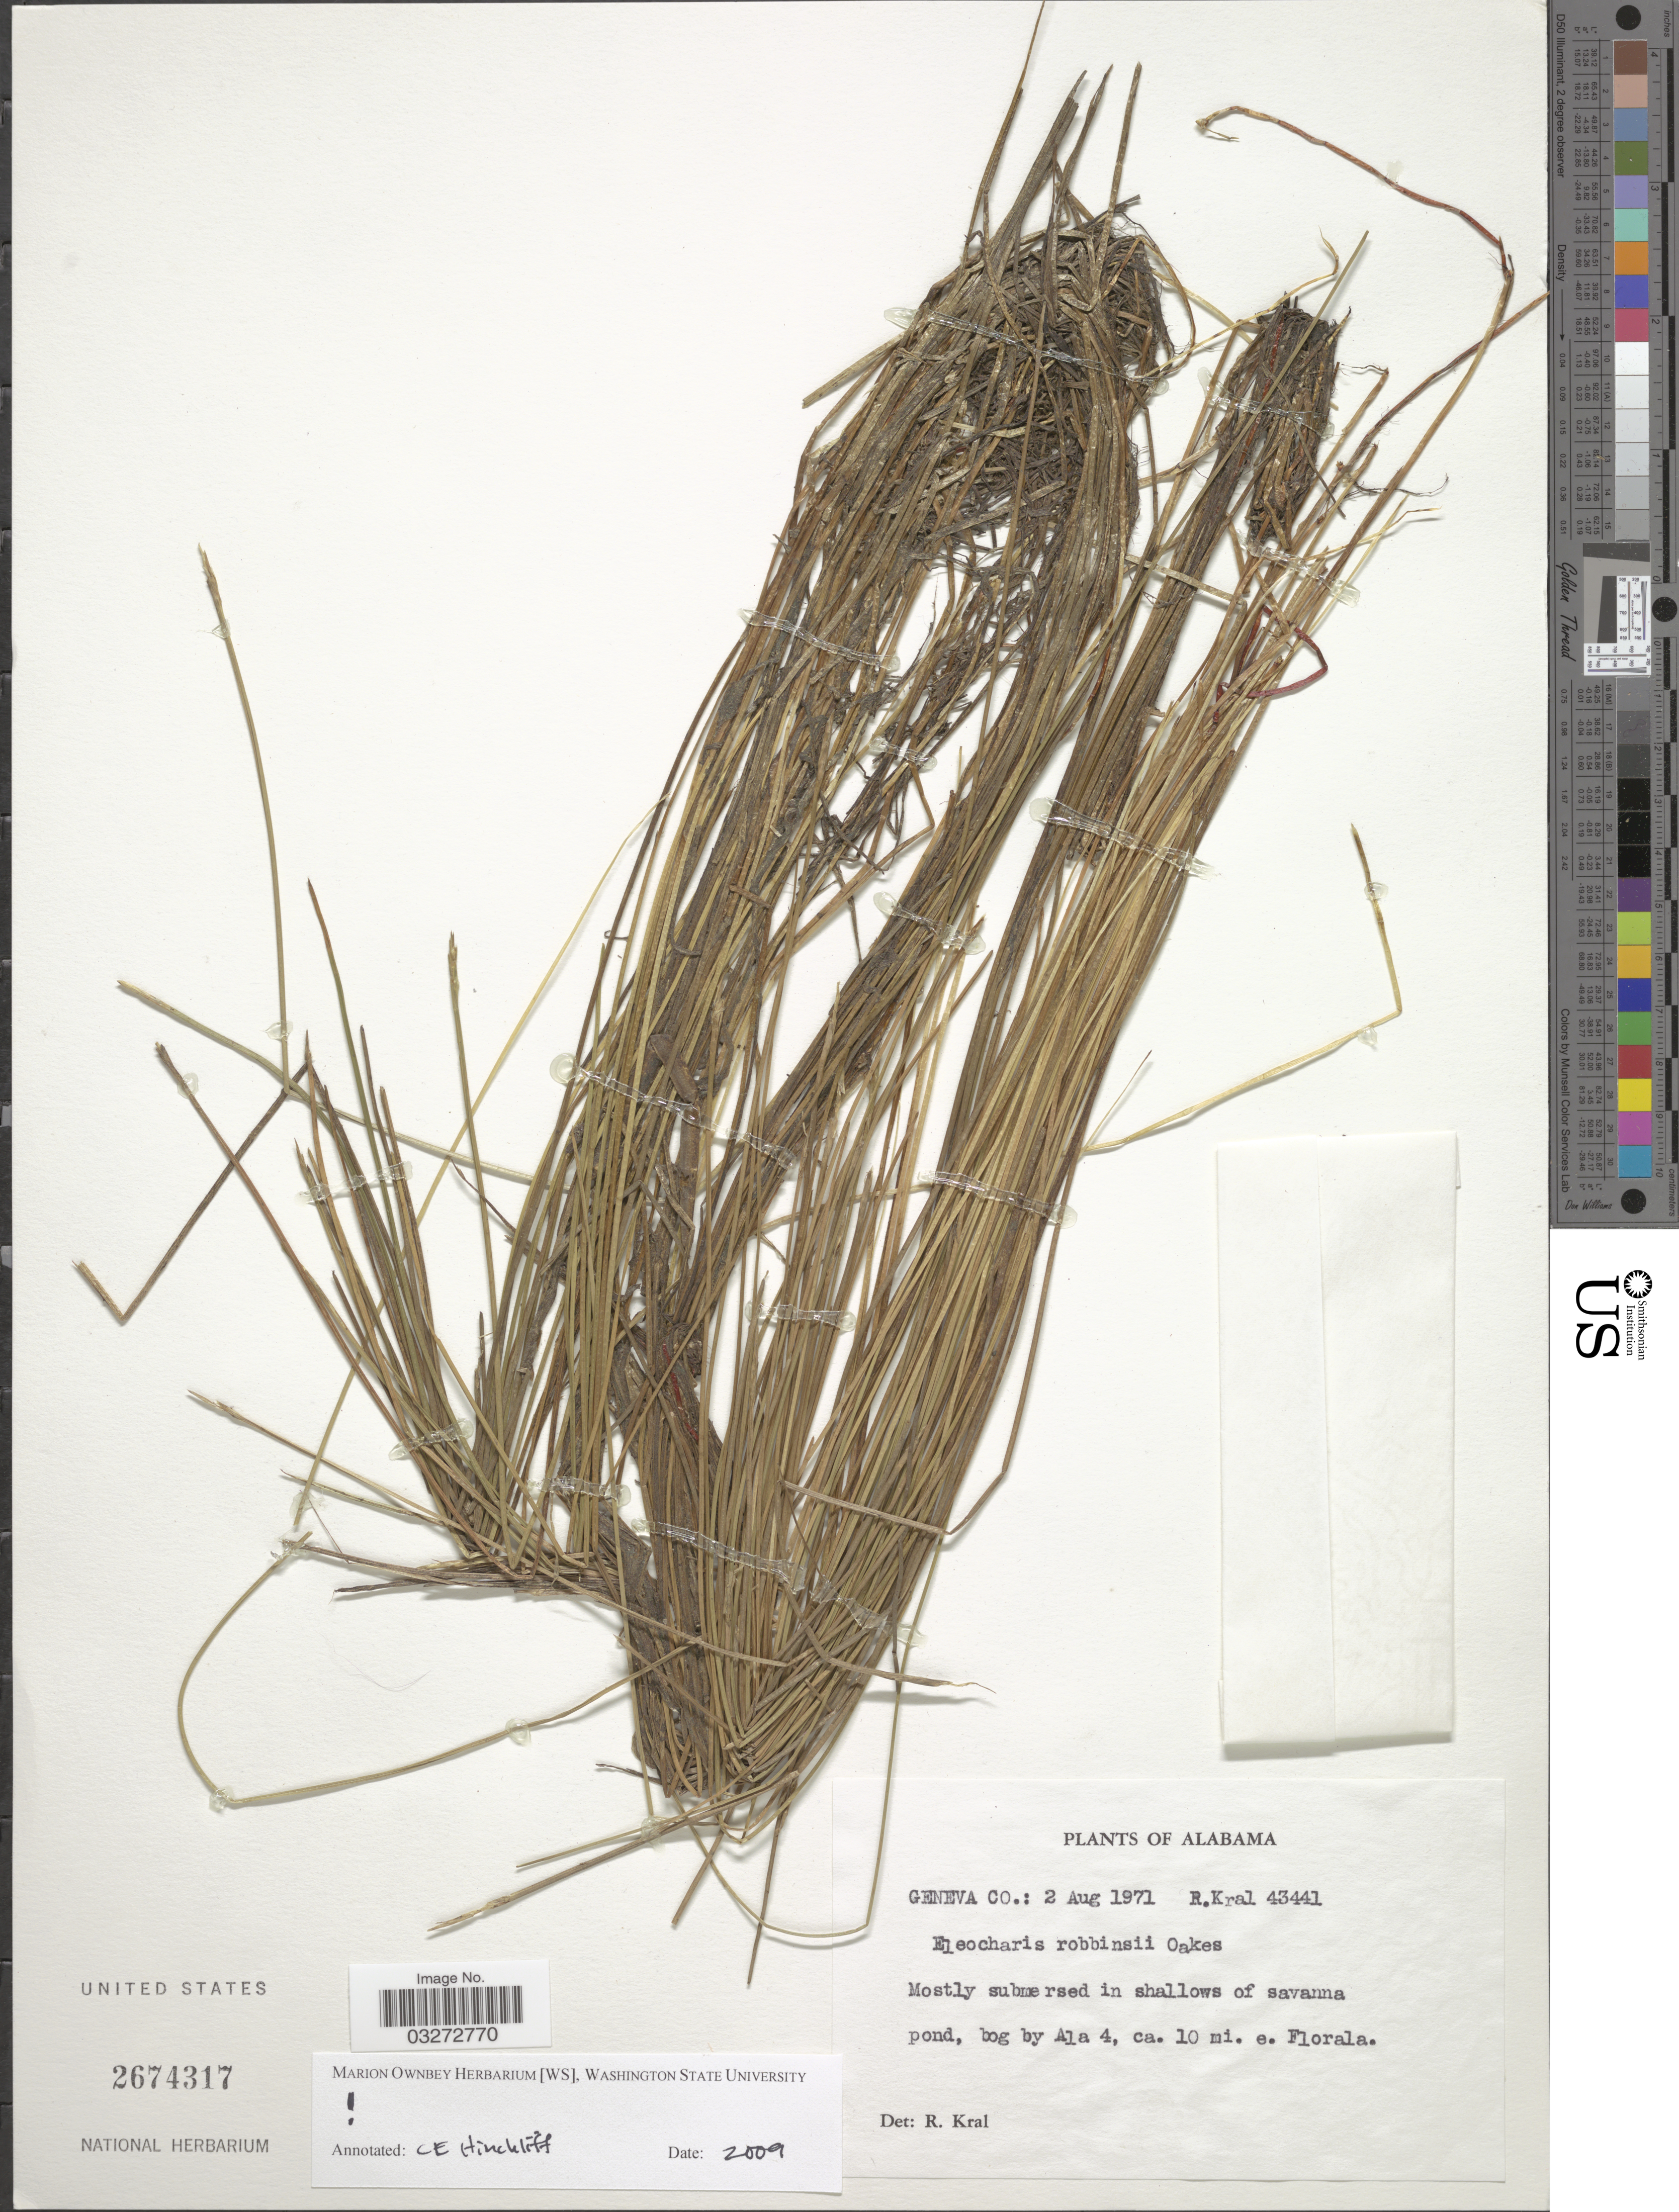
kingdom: Plantae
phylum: Tracheophyta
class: Liliopsida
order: Poales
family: Cyperaceae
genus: Eleocharis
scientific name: Eleocharis robbinsii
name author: Oakes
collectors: R. Kral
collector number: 43441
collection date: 1971-08-02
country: United States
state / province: Alabama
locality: Geneva Co. Bog by Ala 4, ca. 10 mi. e. Florala.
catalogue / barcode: US 2674317